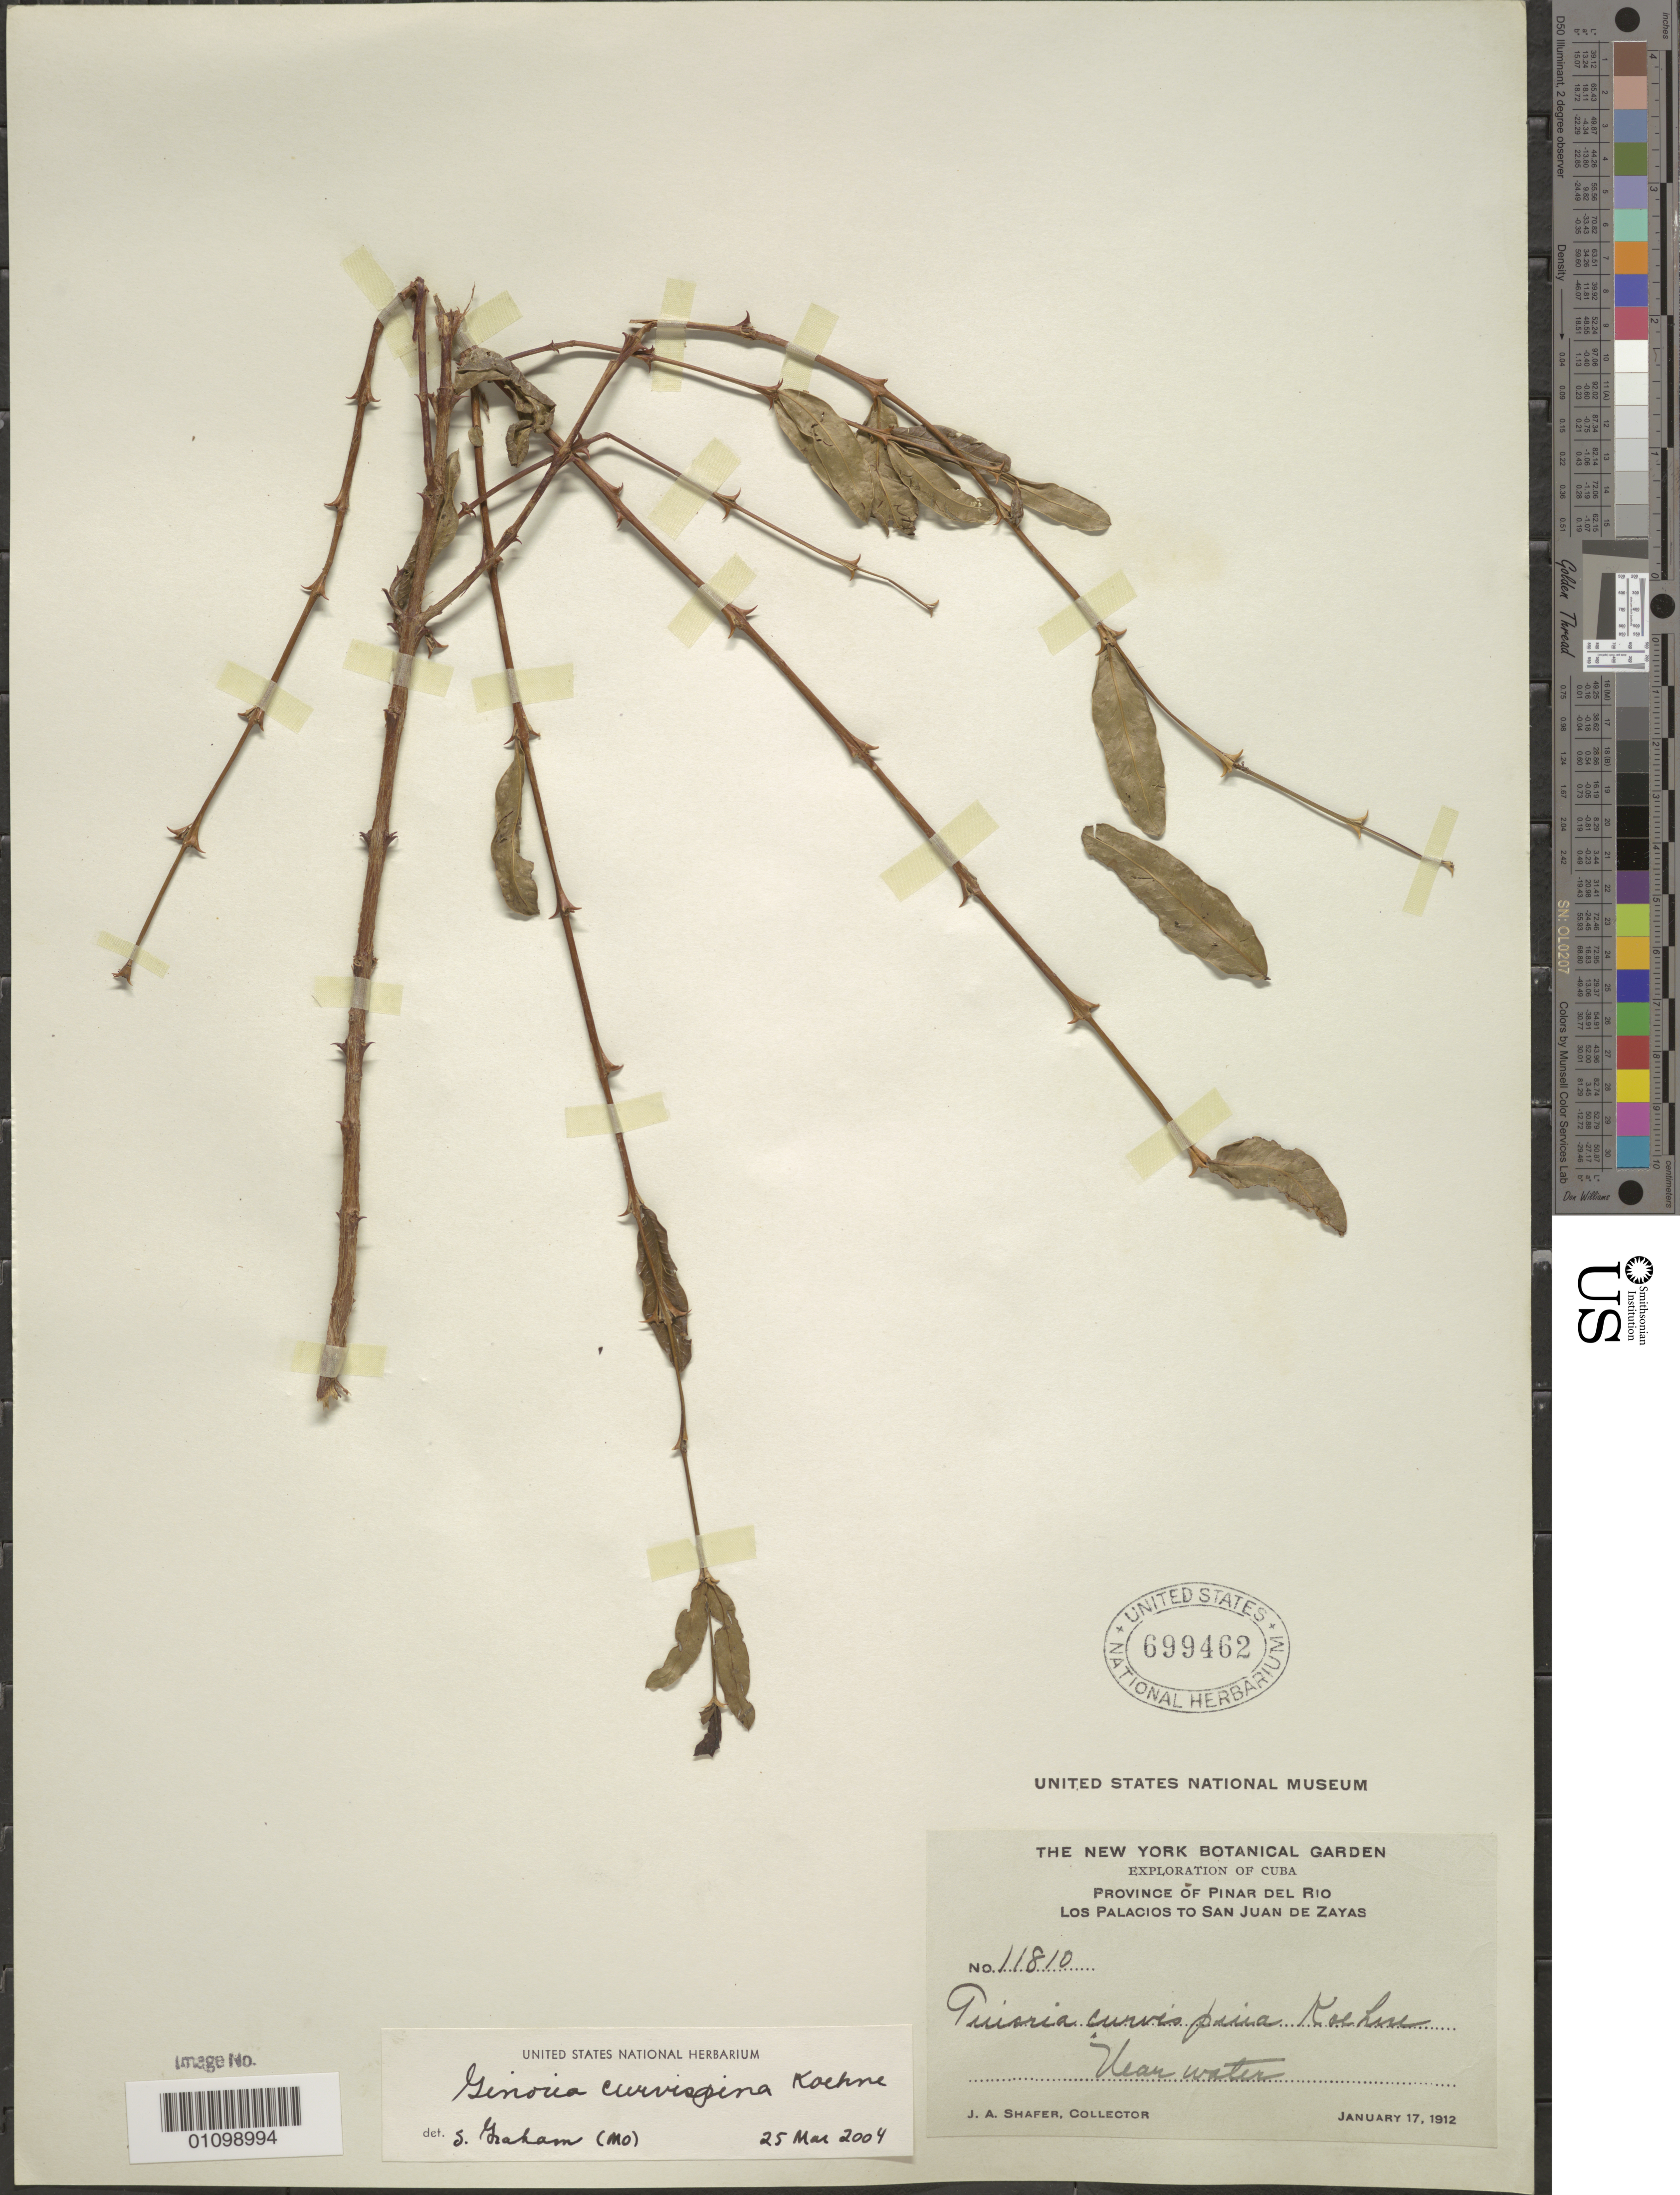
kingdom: Plantae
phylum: Tracheophyta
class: Magnoliopsida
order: Myrtales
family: Lythraceae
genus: Ginoria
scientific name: Ginoria curvispina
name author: Koehne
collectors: J. A. Shafer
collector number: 11810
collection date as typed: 17 Jan 1912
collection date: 1912-01-17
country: Cuba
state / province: Pinar del Rio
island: Cuba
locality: Los Palacios to San Juan de Zayas Near water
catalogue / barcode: US 699462